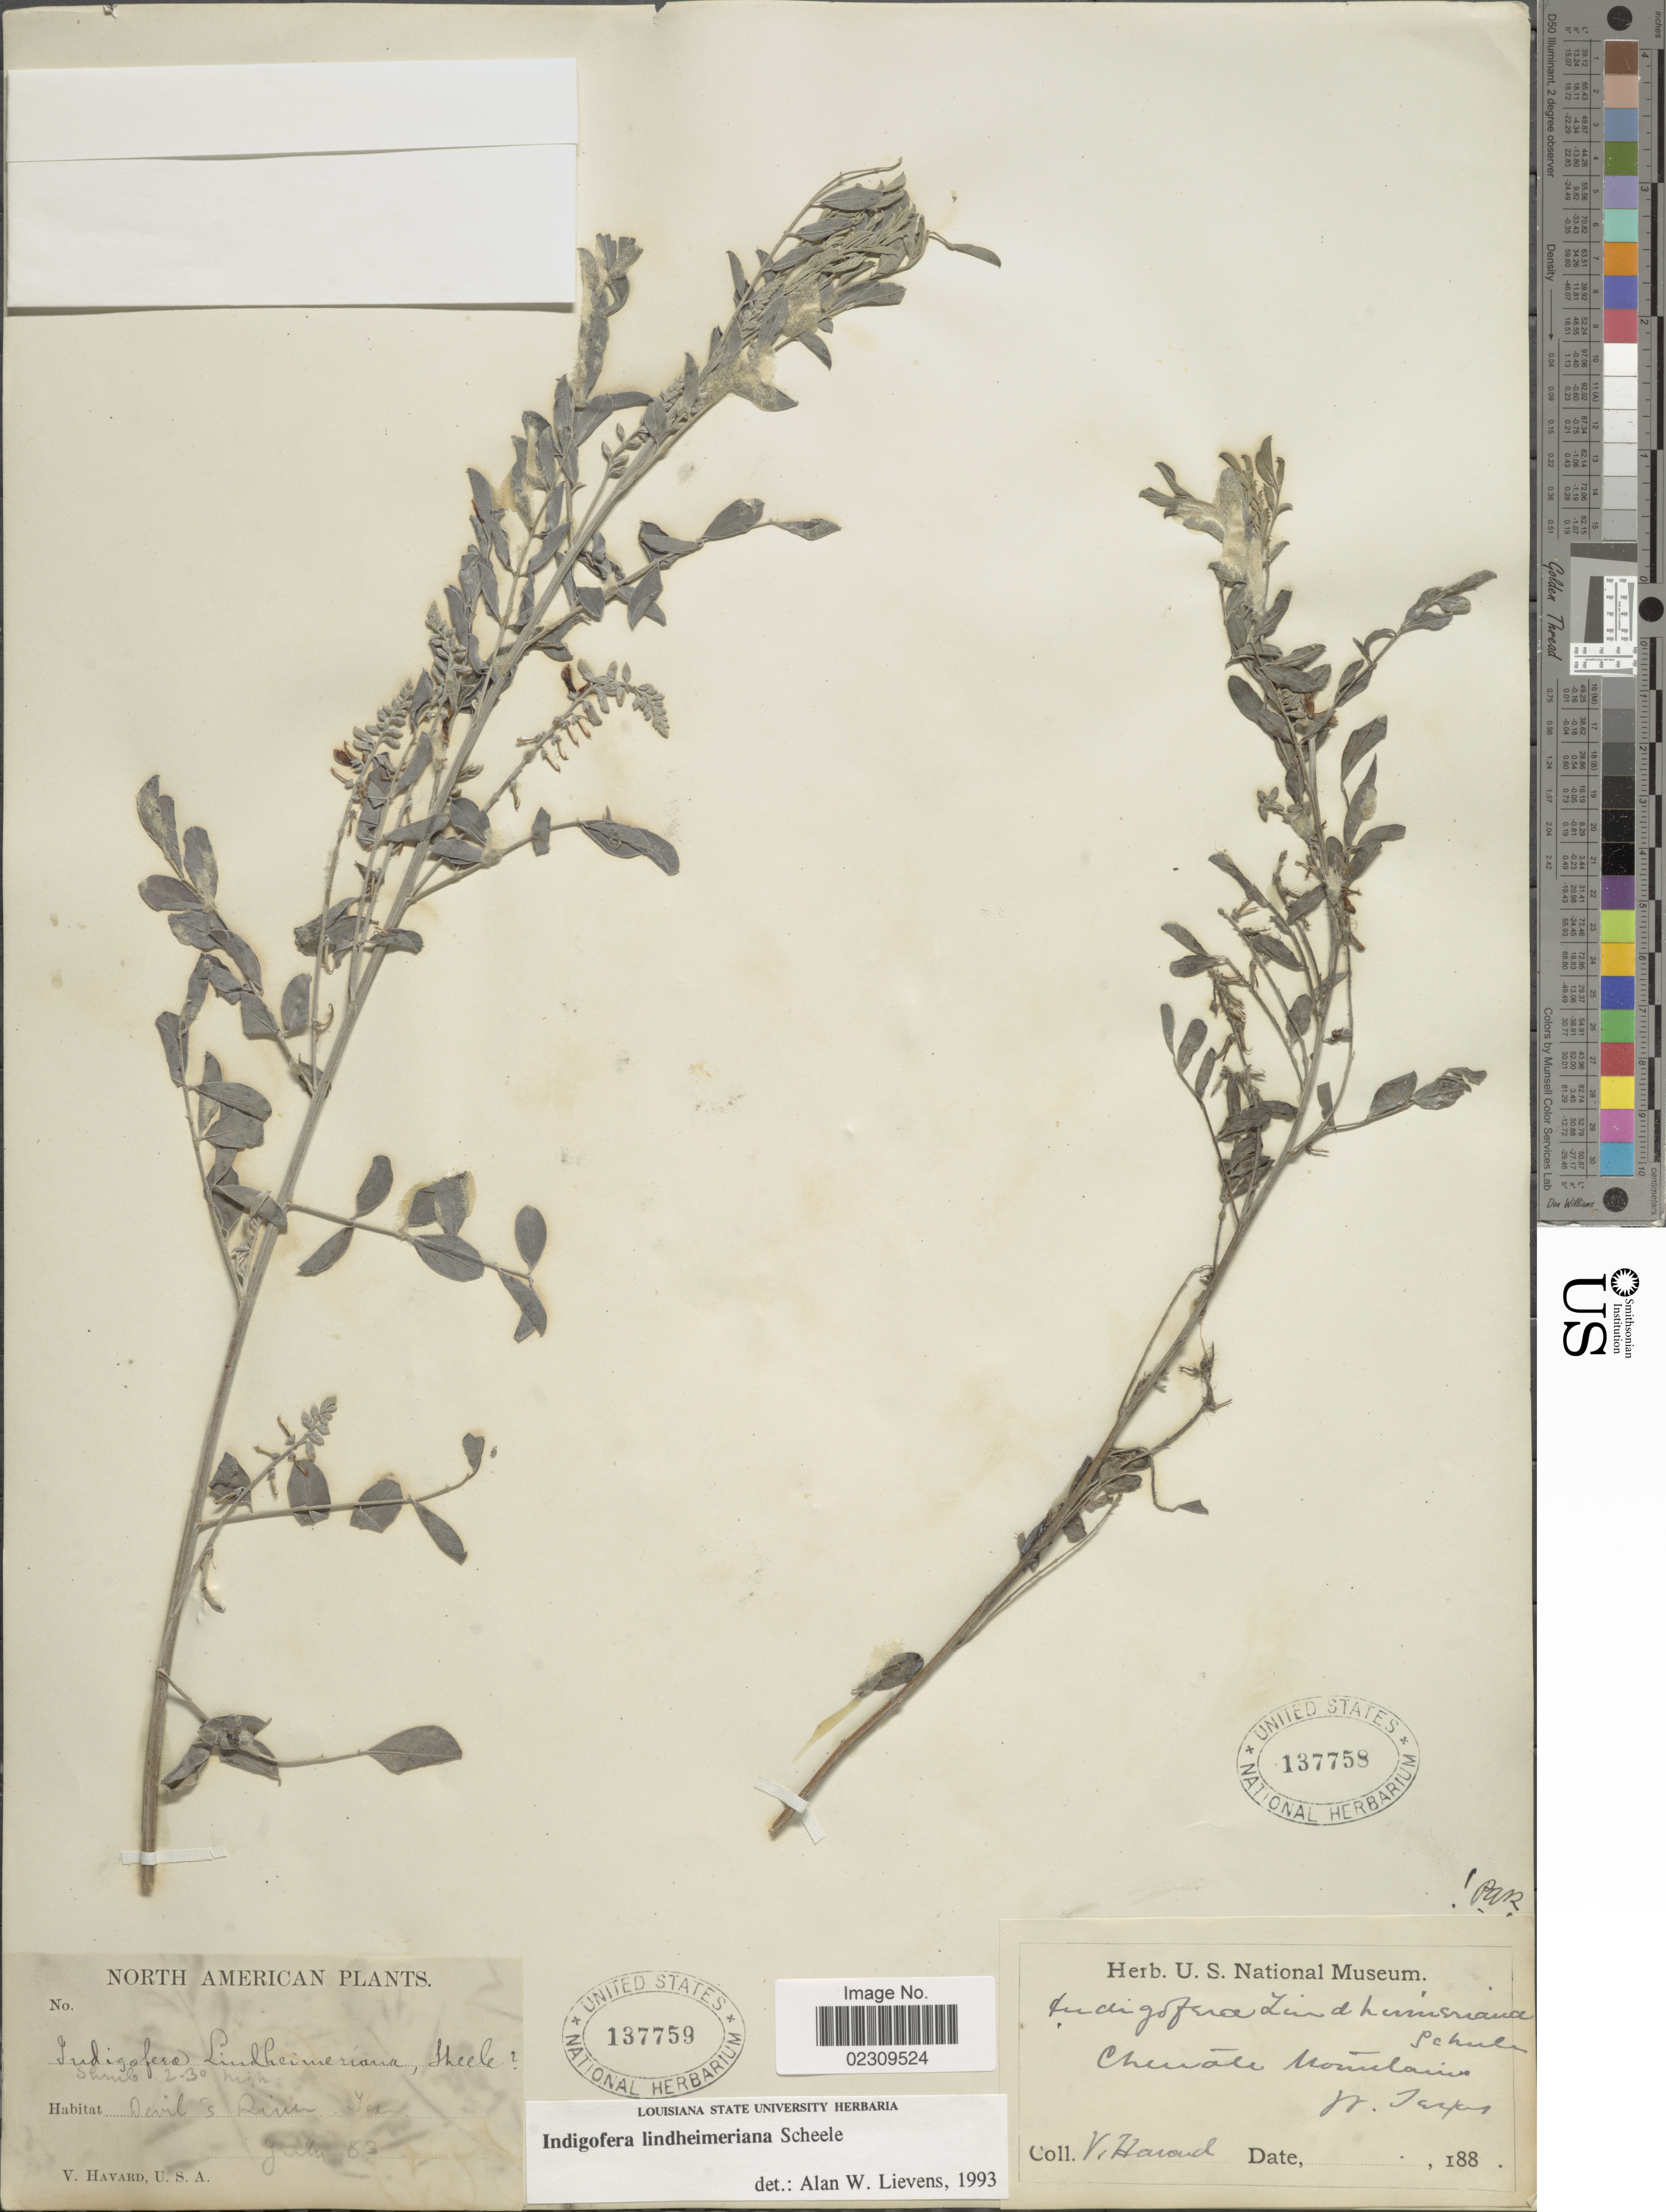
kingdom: Plantae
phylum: Tracheophyta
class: Magnoliopsida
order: Fabales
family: Fabaceae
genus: Indigofera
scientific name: Indigofera lindheimeriana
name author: Scheele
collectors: V. Havard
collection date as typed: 188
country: United States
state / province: Texas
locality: Chenate Mountains. W. Texas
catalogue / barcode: US 137758